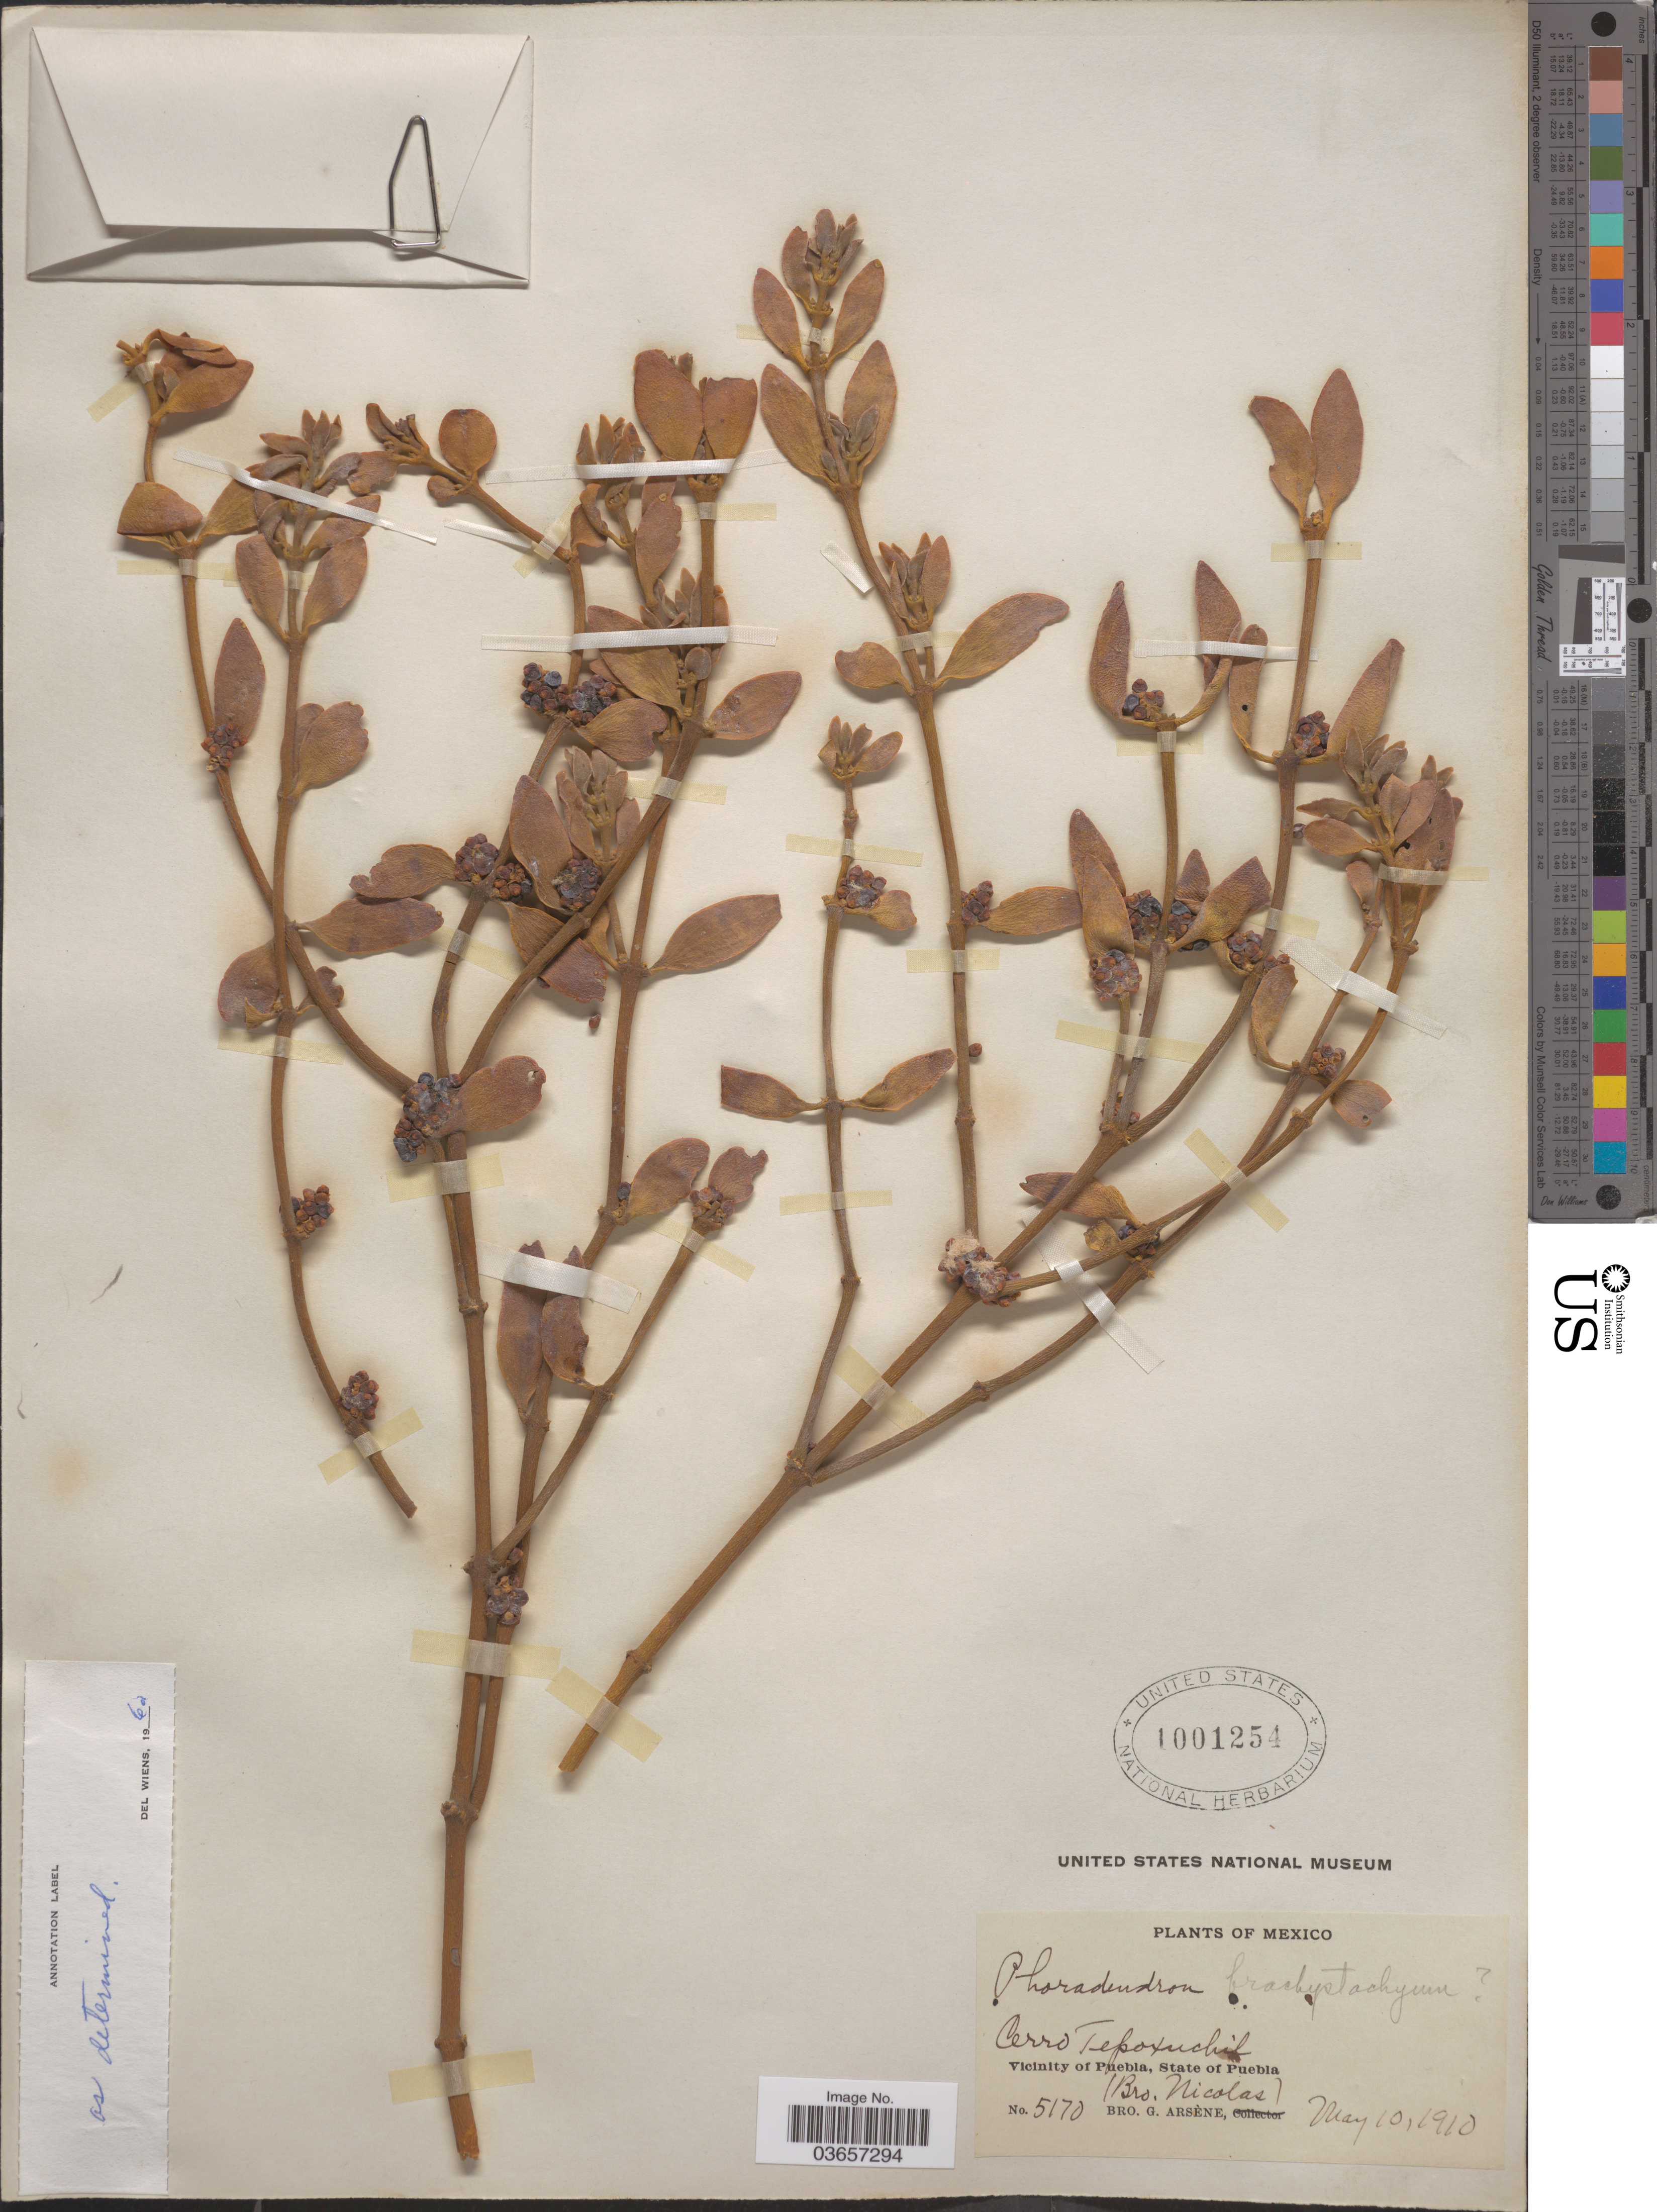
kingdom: Plantae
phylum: Tracheophyta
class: Magnoliopsida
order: Santalales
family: Viscaceae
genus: Phoradendron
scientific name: Phoradendron brachystachyum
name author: (DC.) Oliv.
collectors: Bro. G. Arsène & Bro. Nicolas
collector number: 5170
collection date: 1910-05-10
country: Mexico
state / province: Puebla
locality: Cerro Tepoxuchil. Vicinity of Puebla.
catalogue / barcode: US 1001254